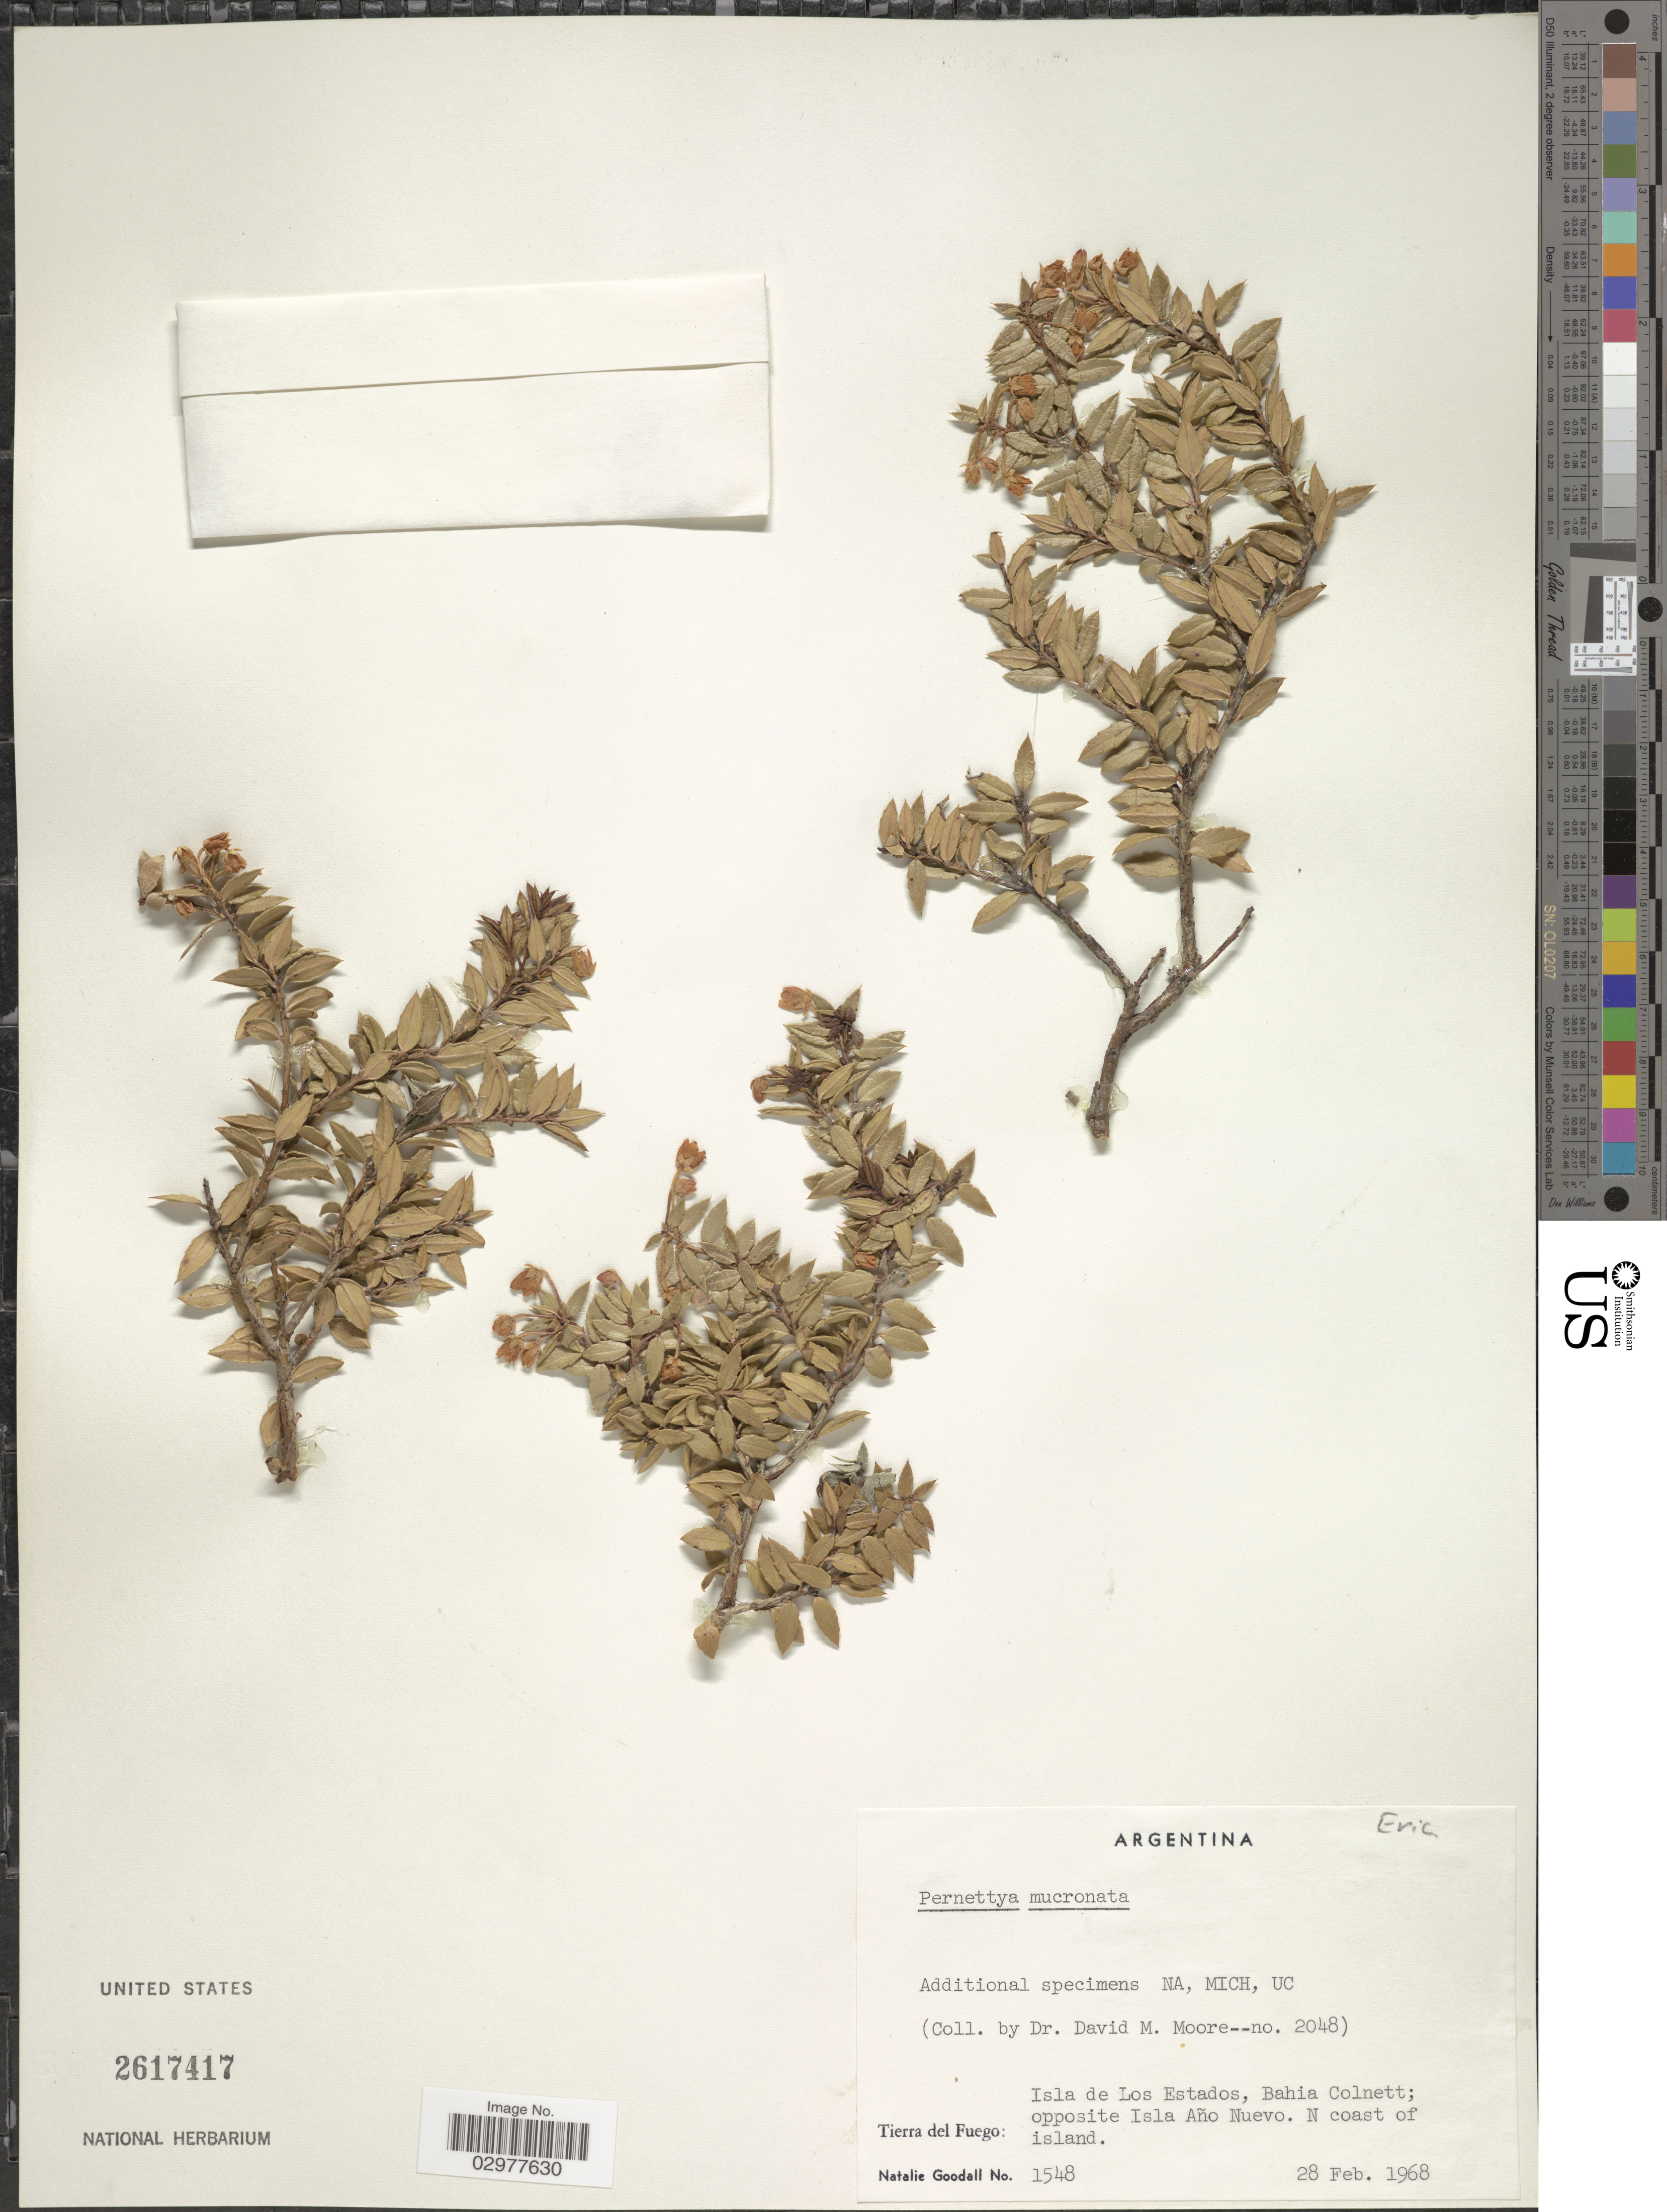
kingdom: Plantae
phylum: Tracheophyta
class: Magnoliopsida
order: Ericales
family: Ericaceae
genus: Pernettya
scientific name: Pernettya mucronata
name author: (L. f.) Gaudich. ex A. Spreng.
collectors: N. Goodall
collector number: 1548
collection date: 1968-02-28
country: Argentina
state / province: Tierra del Fuego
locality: Isla de Los Estados, Bahia Colnett; opposite Isla Año Nuevo. N coast of island.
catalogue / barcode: US 2617417